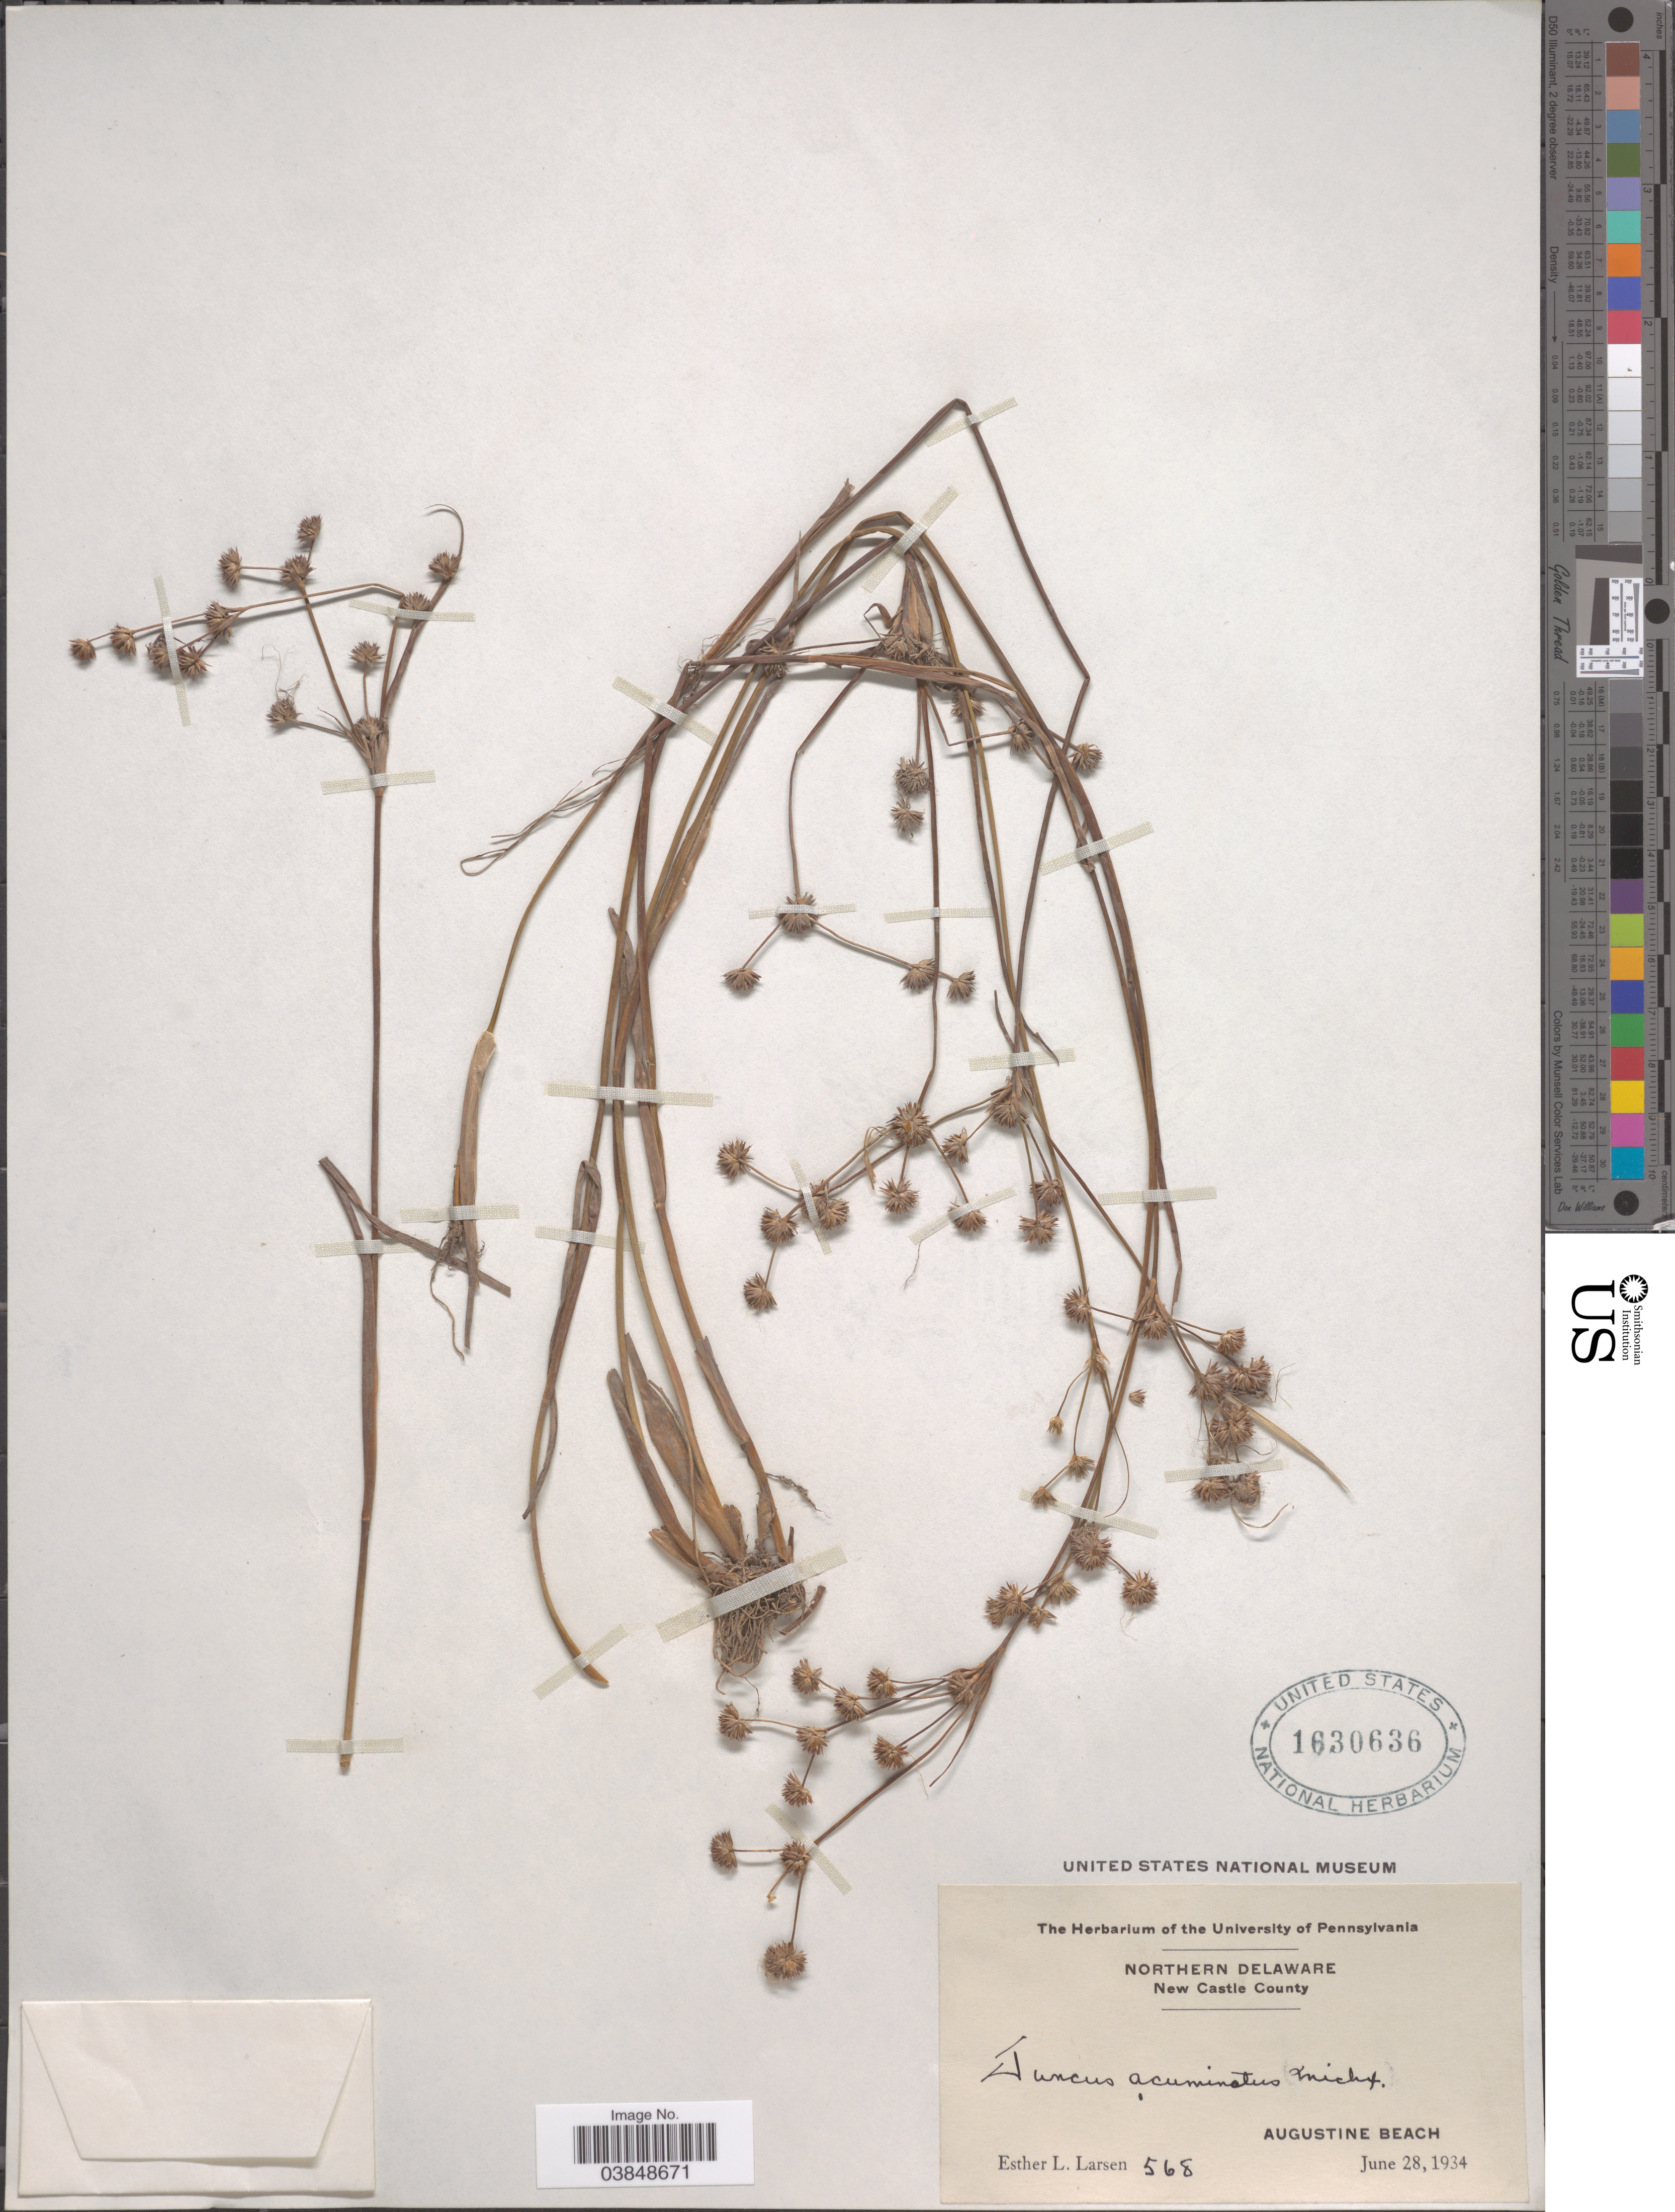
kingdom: Plantae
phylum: Tracheophyta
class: Liliopsida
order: Poales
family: Juncaceae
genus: Juncus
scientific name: Juncus acuminatus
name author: Michx.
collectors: E. Larsen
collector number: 568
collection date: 1934-06-28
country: United States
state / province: Delaware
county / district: New Castle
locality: Northern Delaware. New Castle County. Augustine Beach.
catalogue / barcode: US 1630636